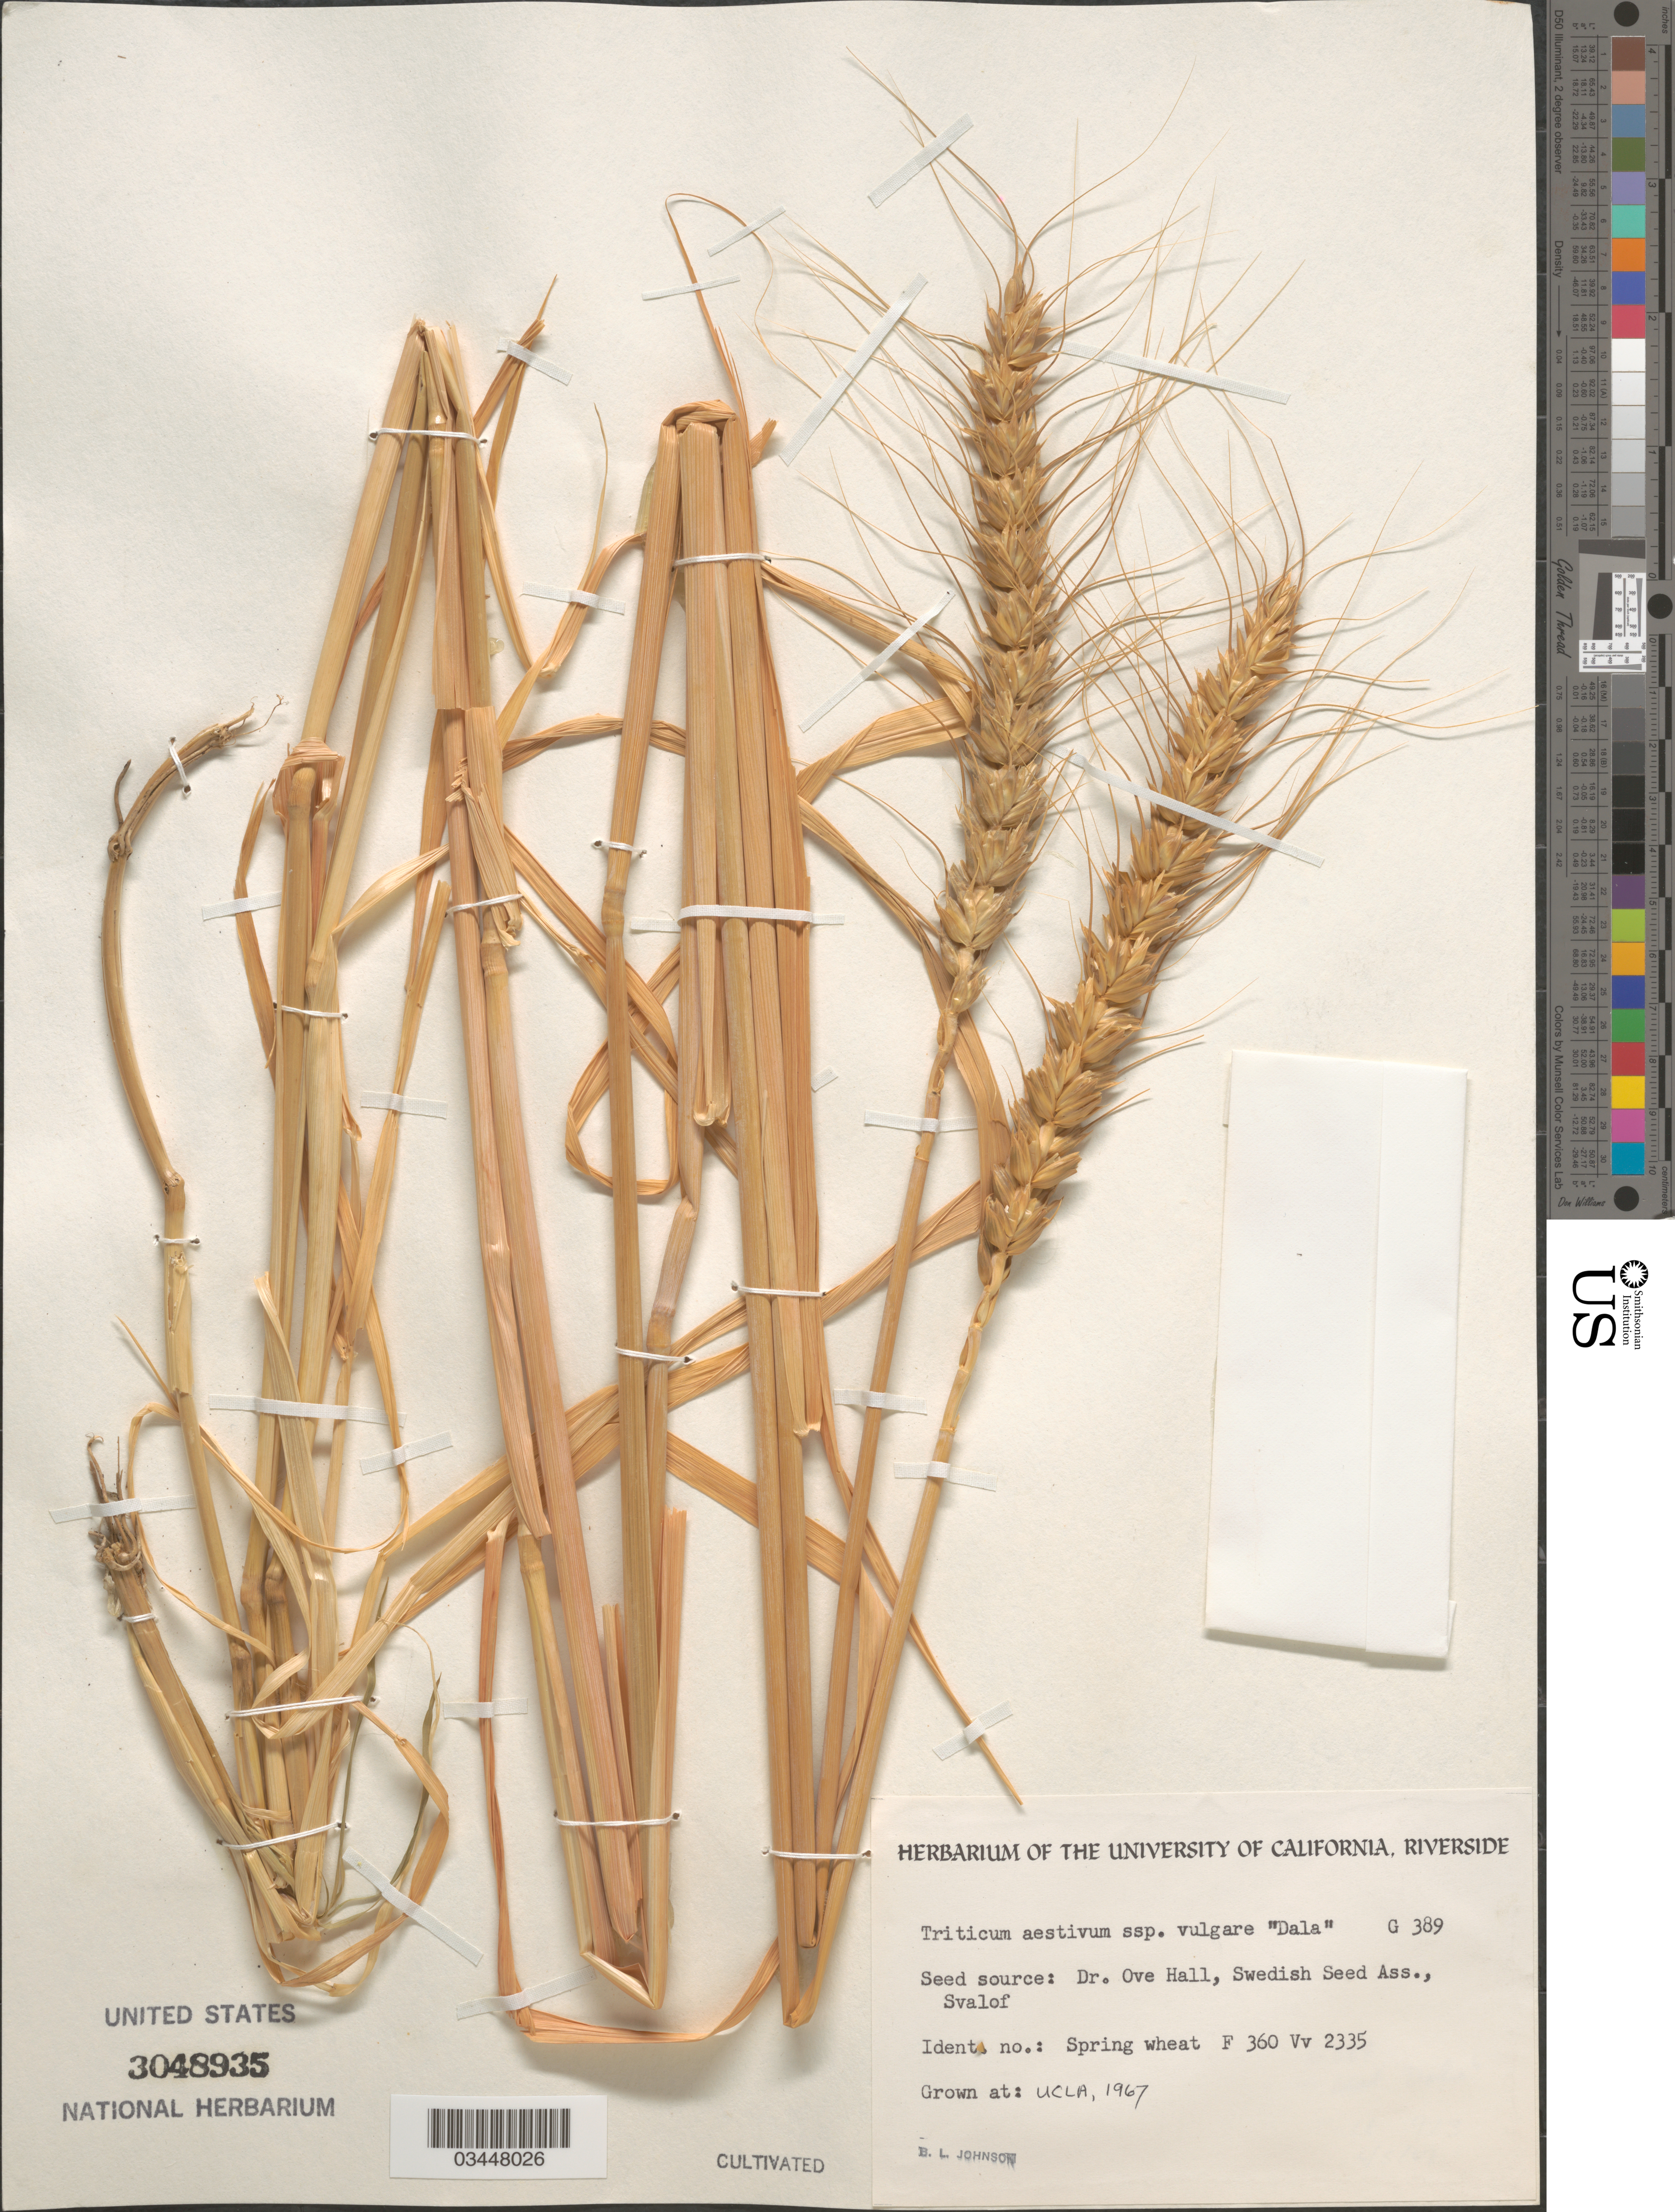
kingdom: Plantae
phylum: Tracheophyta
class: Liliopsida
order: Poales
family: Poaceae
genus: Triticum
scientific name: Triticum aestivum subsp. vulgare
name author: (Vill.) Thell.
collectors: B. Johnson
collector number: G389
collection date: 1967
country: United States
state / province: California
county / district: Los Angeles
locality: UCLA.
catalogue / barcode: US 3048935